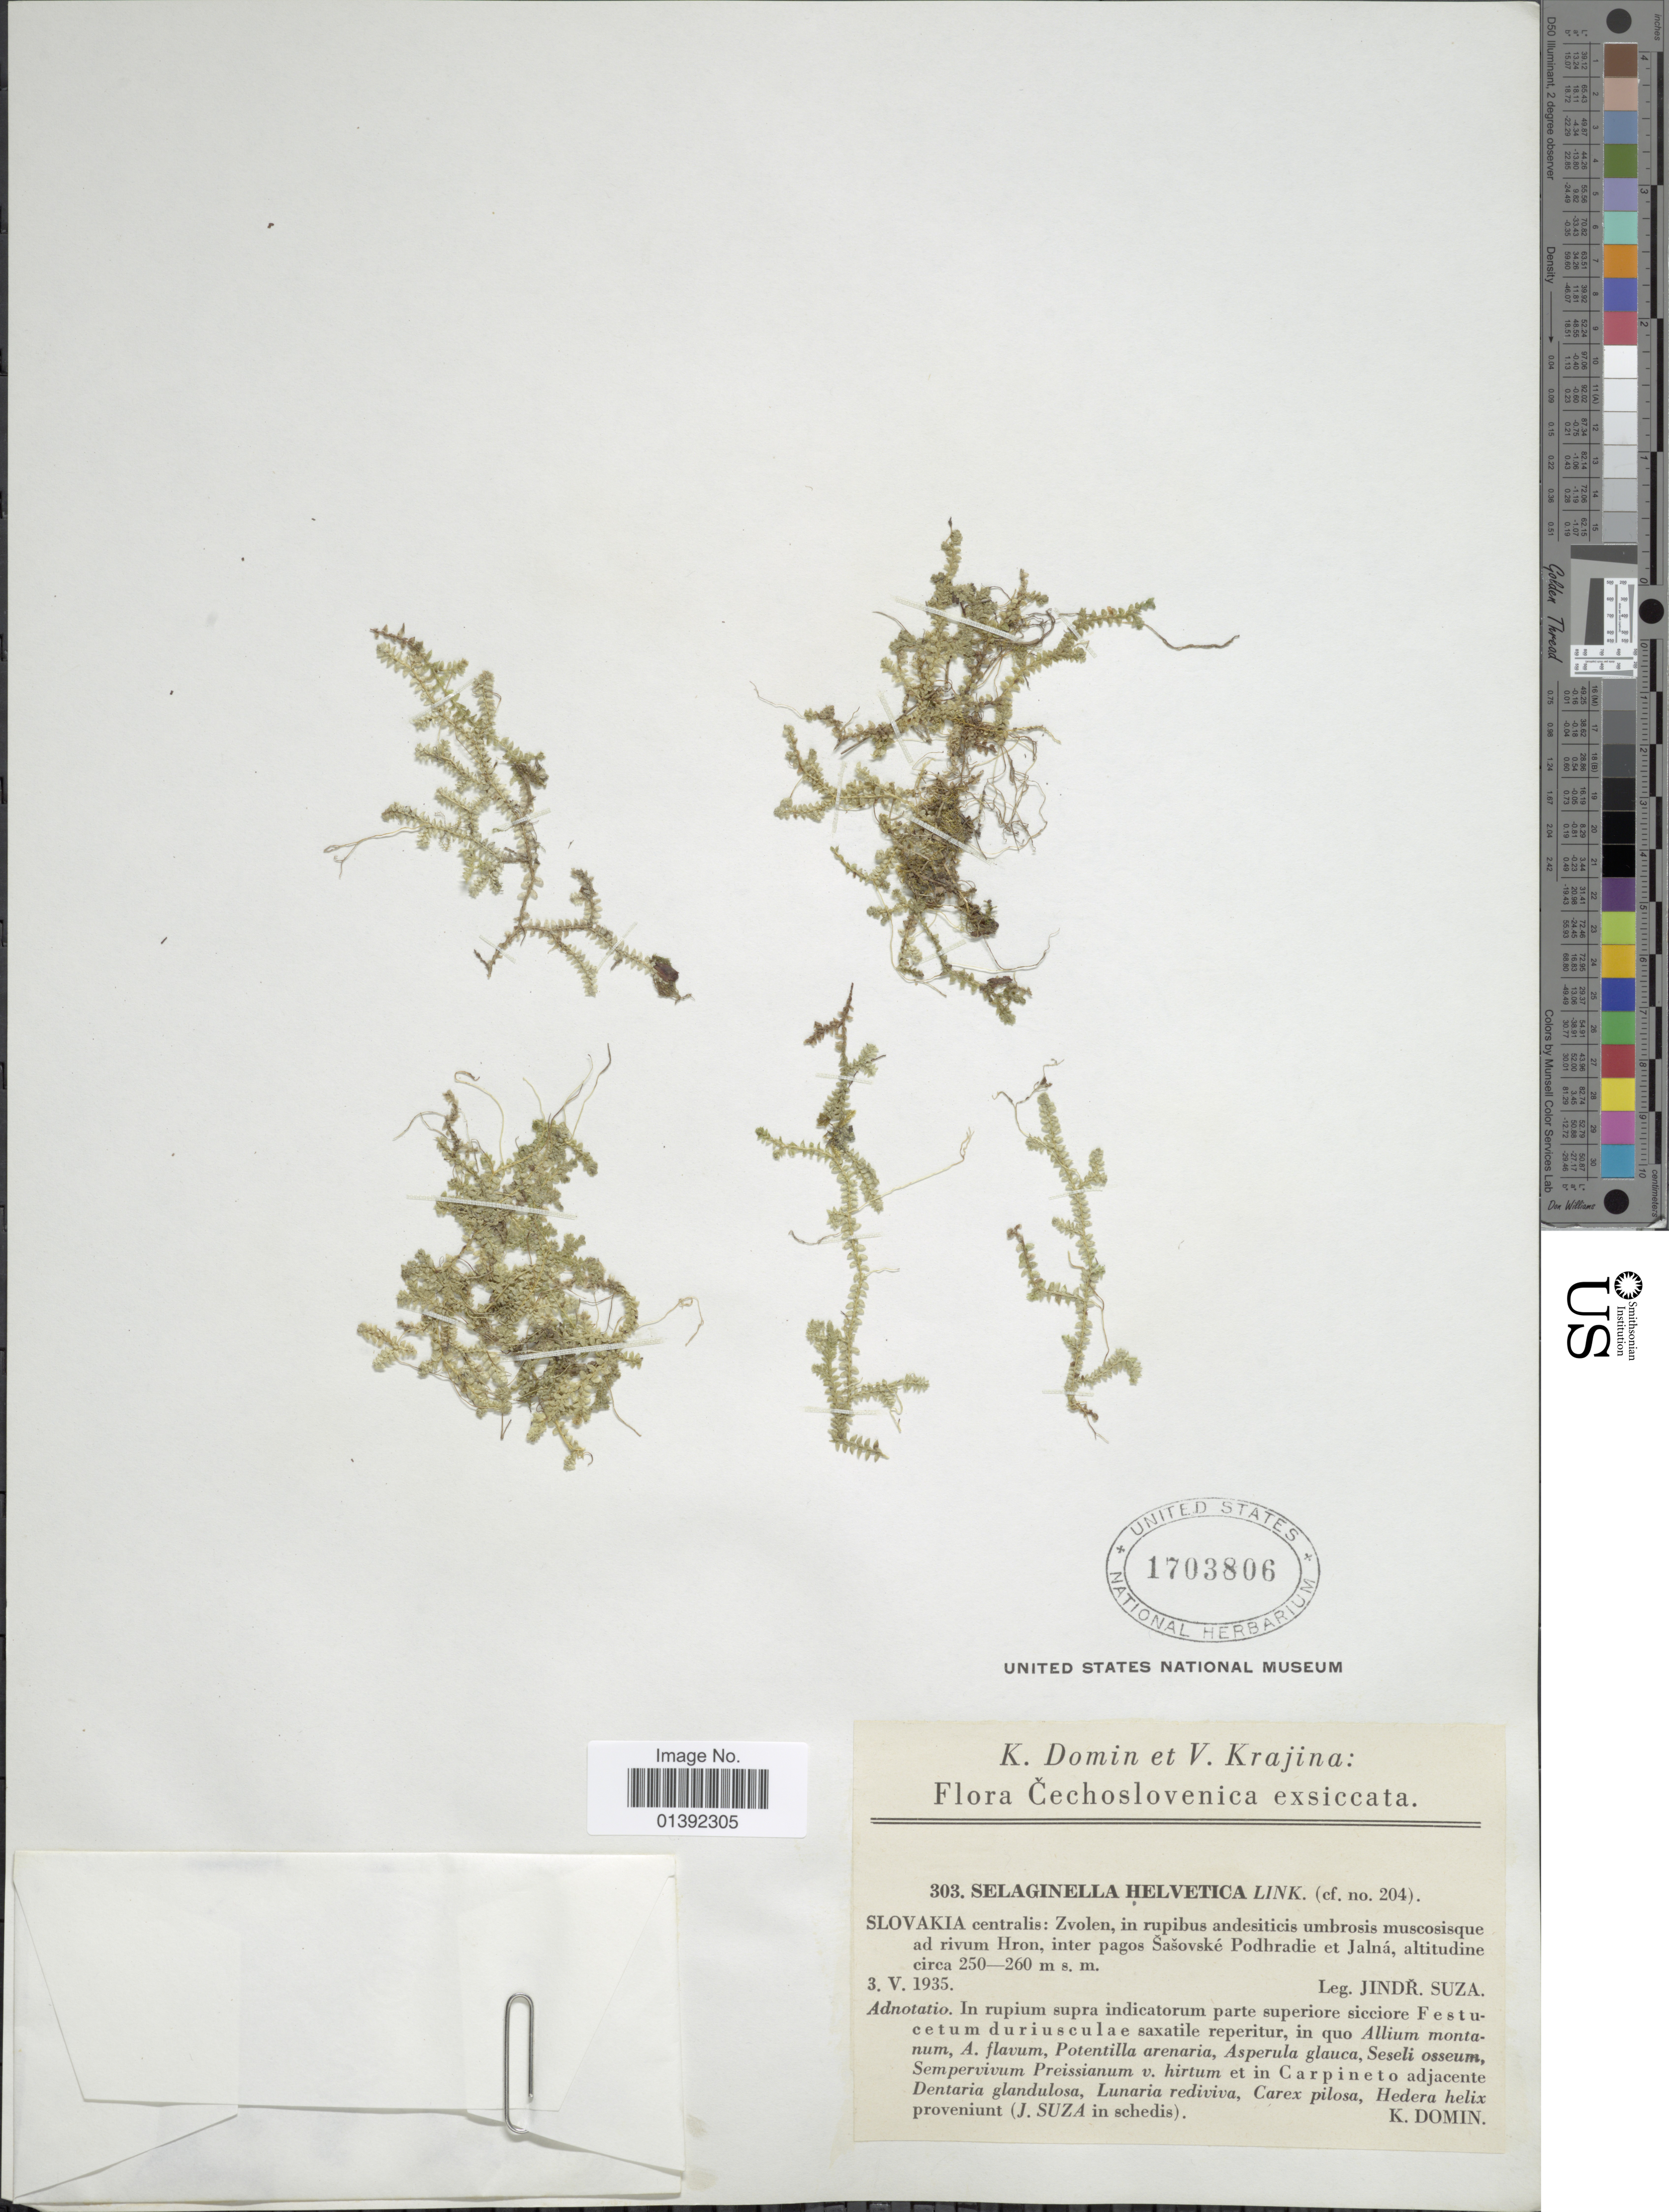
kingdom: Plantae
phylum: Tracheophyta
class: Lycopodiopsida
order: Selaginellales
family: Selaginellaceae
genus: Selaginella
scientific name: Selaginella helvetica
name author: (L.) Spring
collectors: J. Suza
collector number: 303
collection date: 1935-05-03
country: Slovakia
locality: Zvolen, in rupibus andesiticis umbrosis muscosisque ad rivum Hron, inter pagos Sasovske Podhradie et Jalná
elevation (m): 250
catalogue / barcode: US 1703806